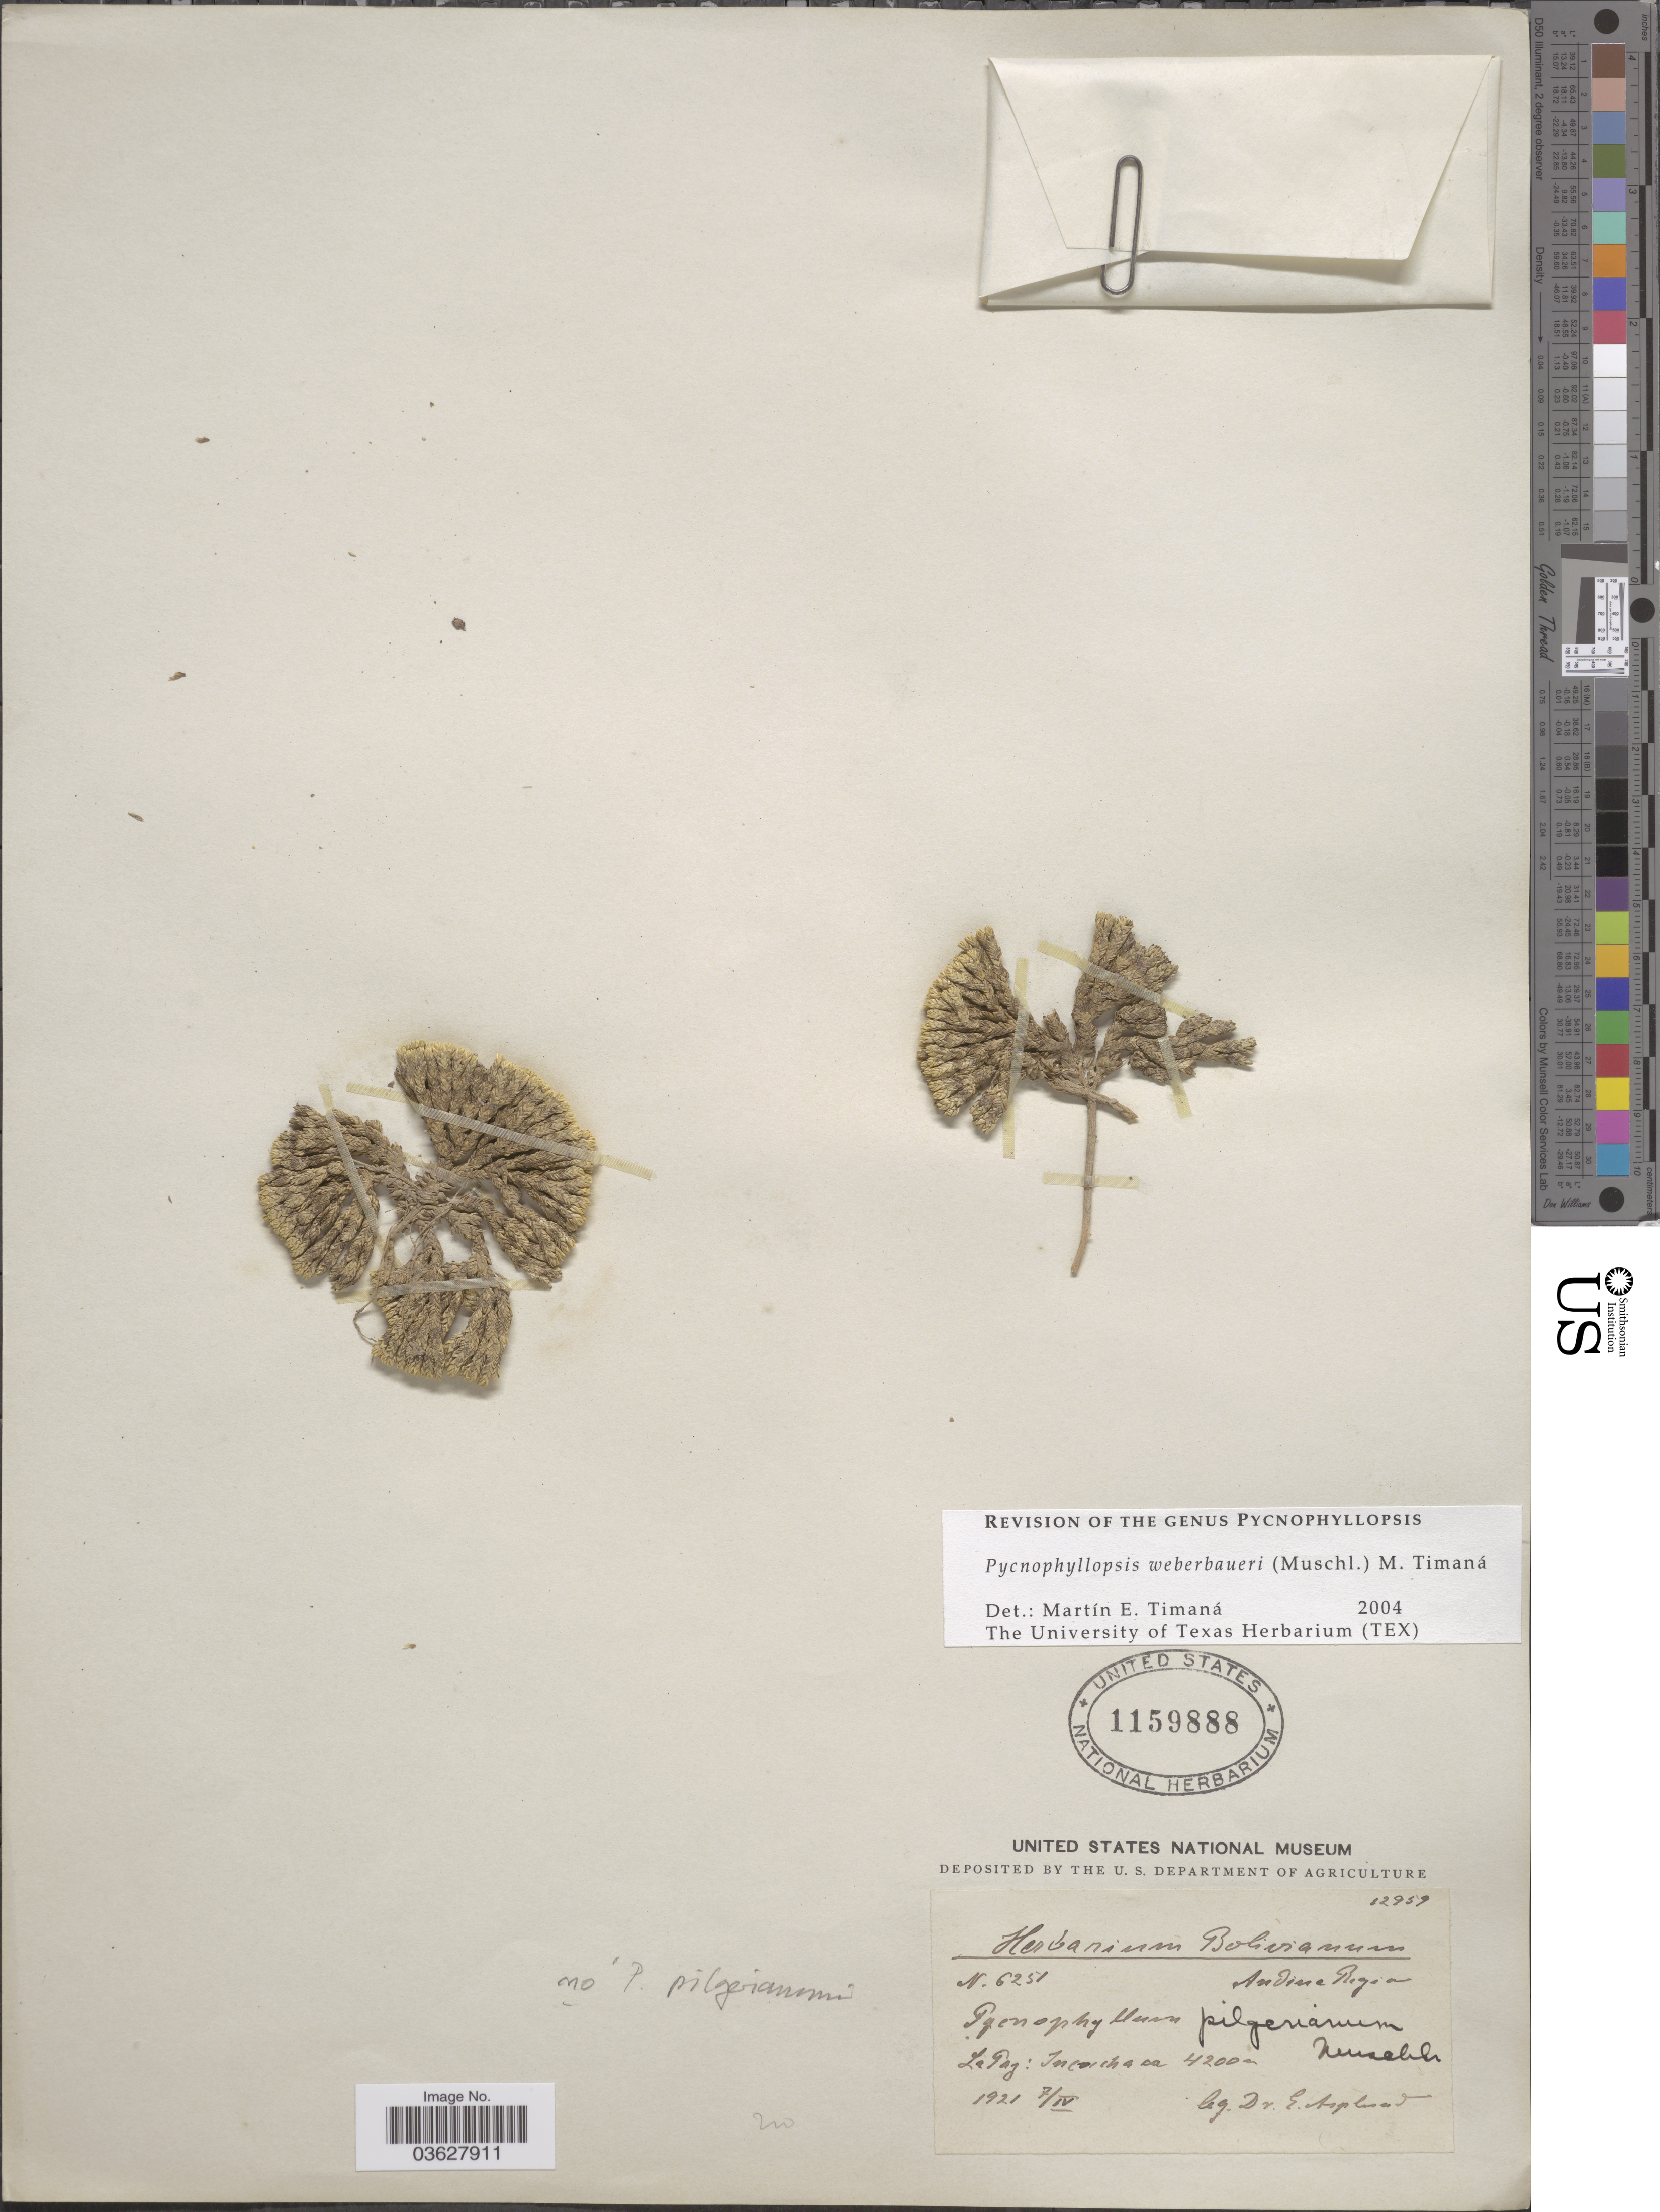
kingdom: Plantae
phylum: Tracheophyta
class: Magnoliopsida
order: Caryophyllales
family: Caryophyllaceae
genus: Pycnophyllopsis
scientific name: Pycnophyllopsis weberbaueri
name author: (Muschl.) Timaná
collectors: E. Asplund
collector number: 12959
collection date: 1921-04-07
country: Bolivia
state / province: La Paz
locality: Andine Region. Incachaca.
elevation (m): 4200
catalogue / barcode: US 1159888